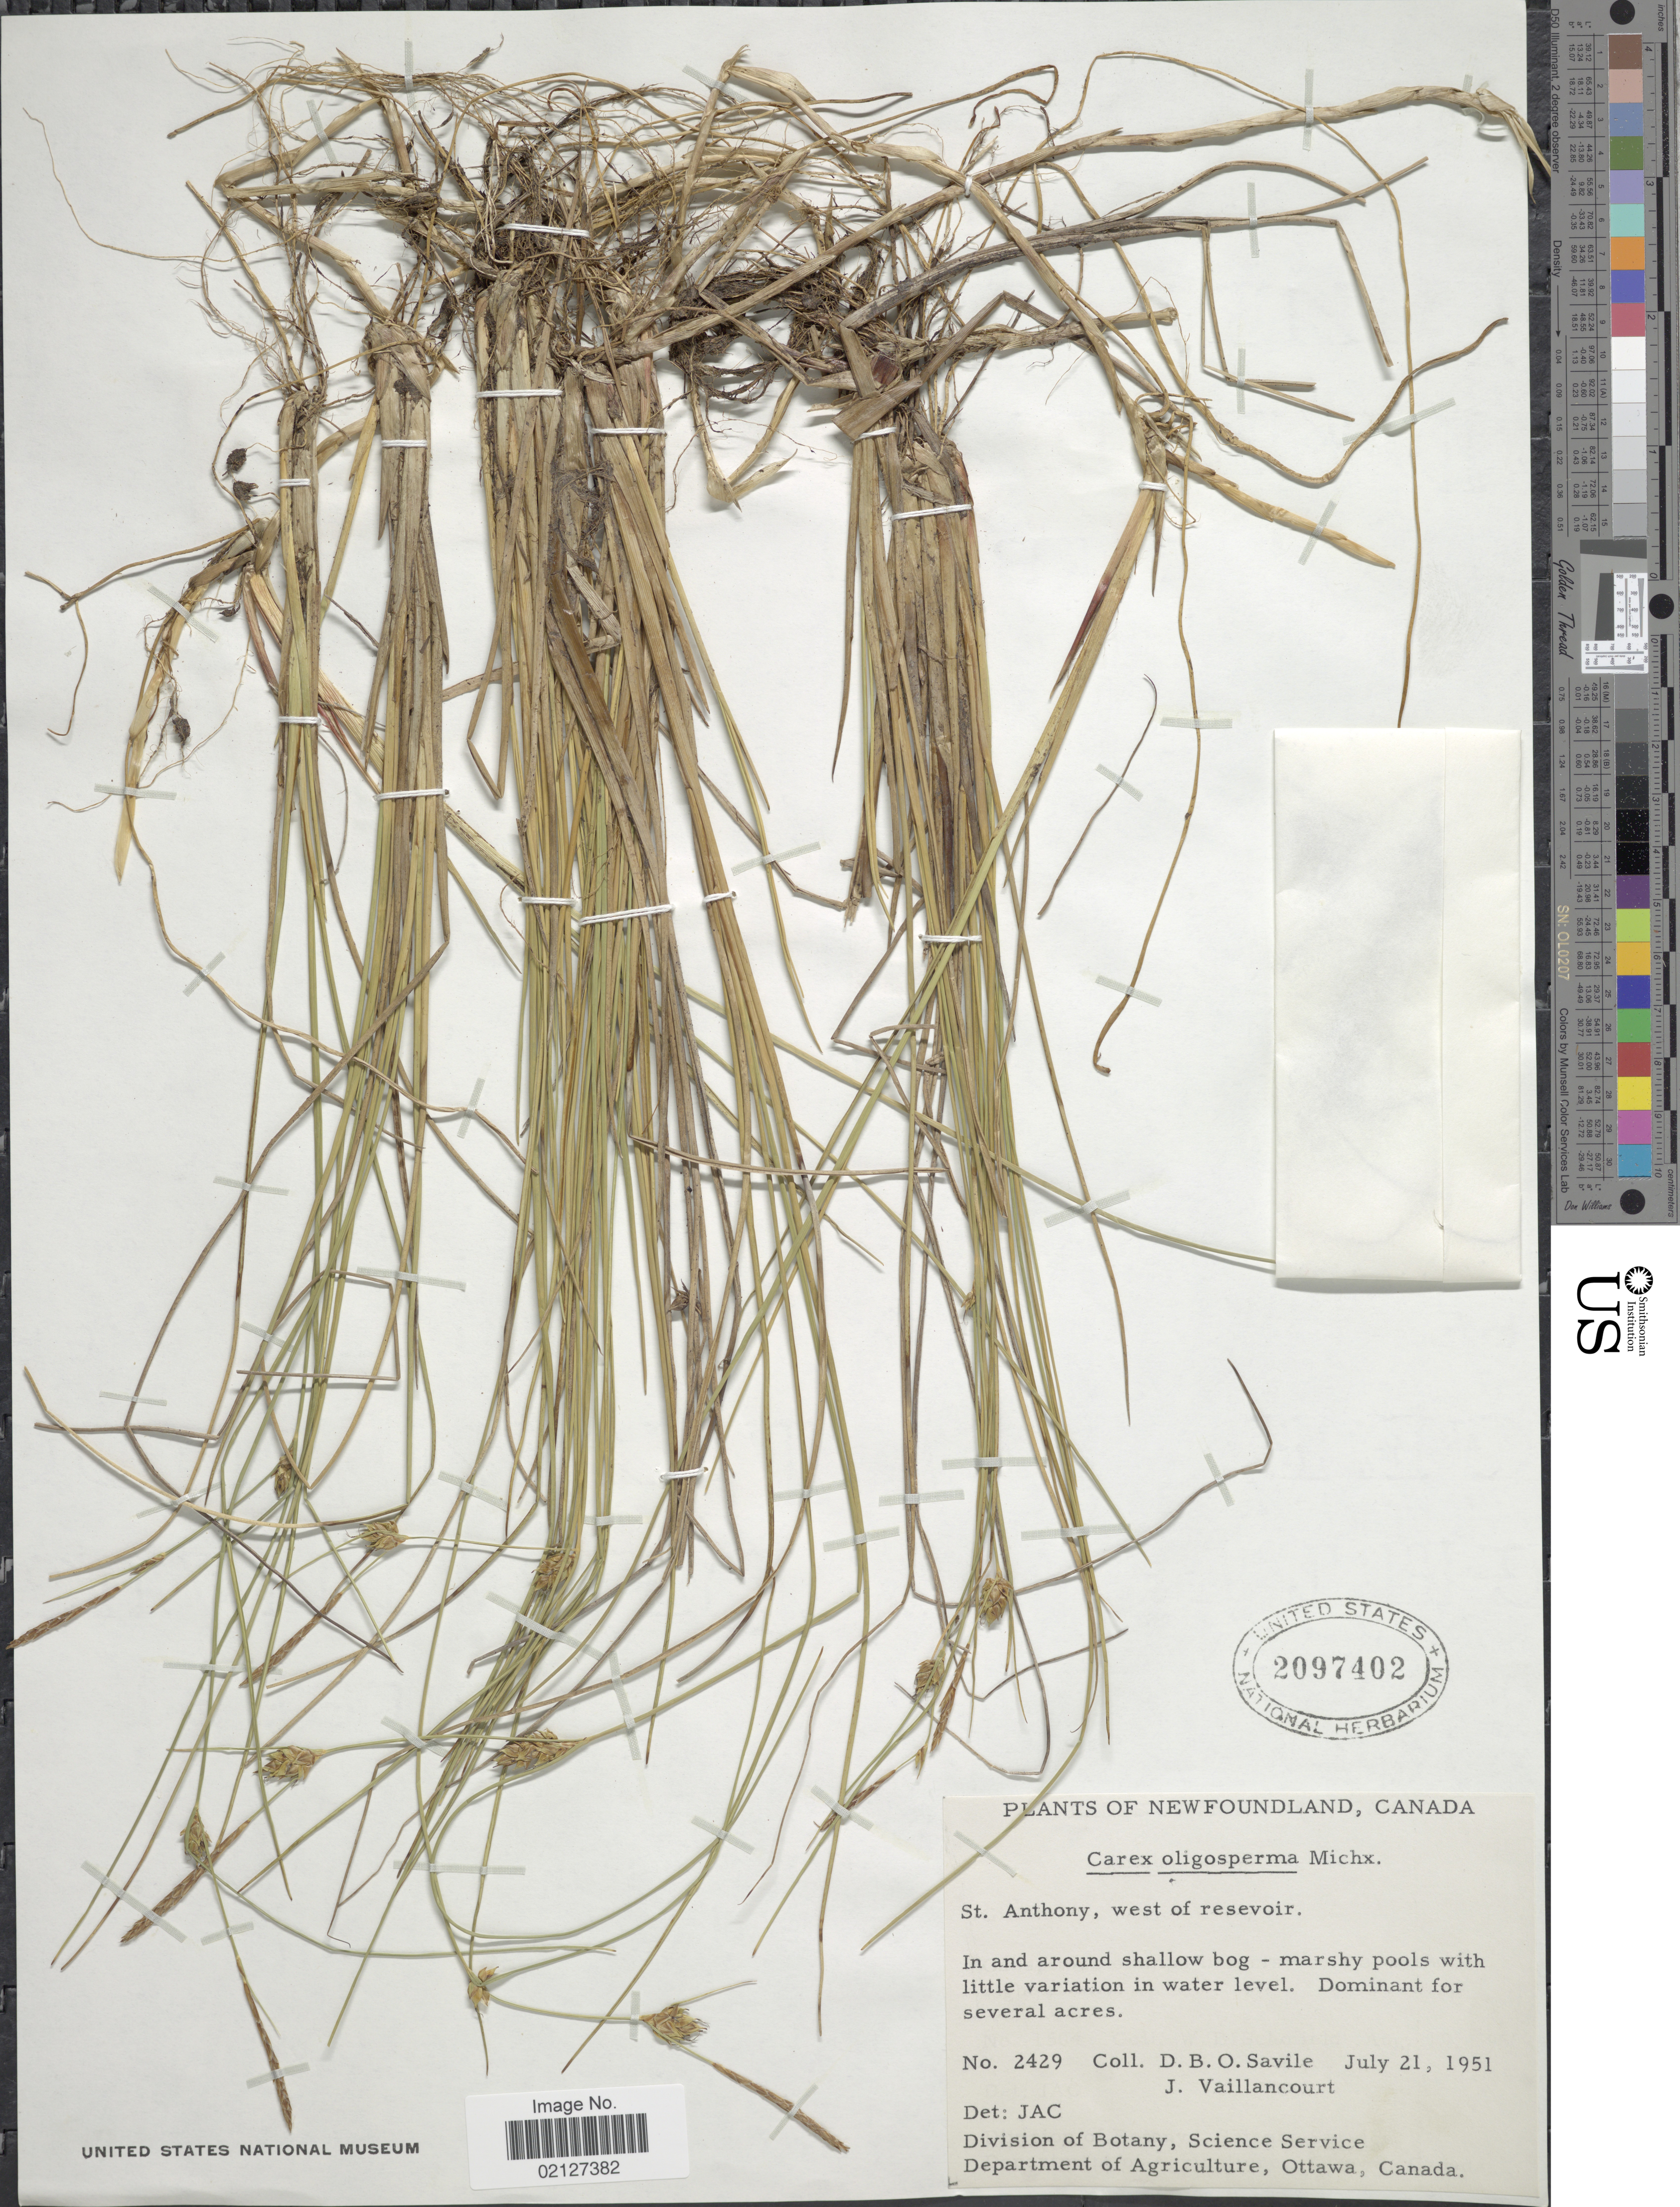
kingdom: Plantae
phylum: Tracheophyta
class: Liliopsida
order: Poales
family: Cyperaceae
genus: Carex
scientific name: Carex oligosperma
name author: Michx.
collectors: D. Savile & J. Vaillancourt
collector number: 2429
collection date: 1951-07-21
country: Canada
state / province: Newfoundland and Labrador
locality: St. Anthony, west of reservoir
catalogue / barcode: US 2097402